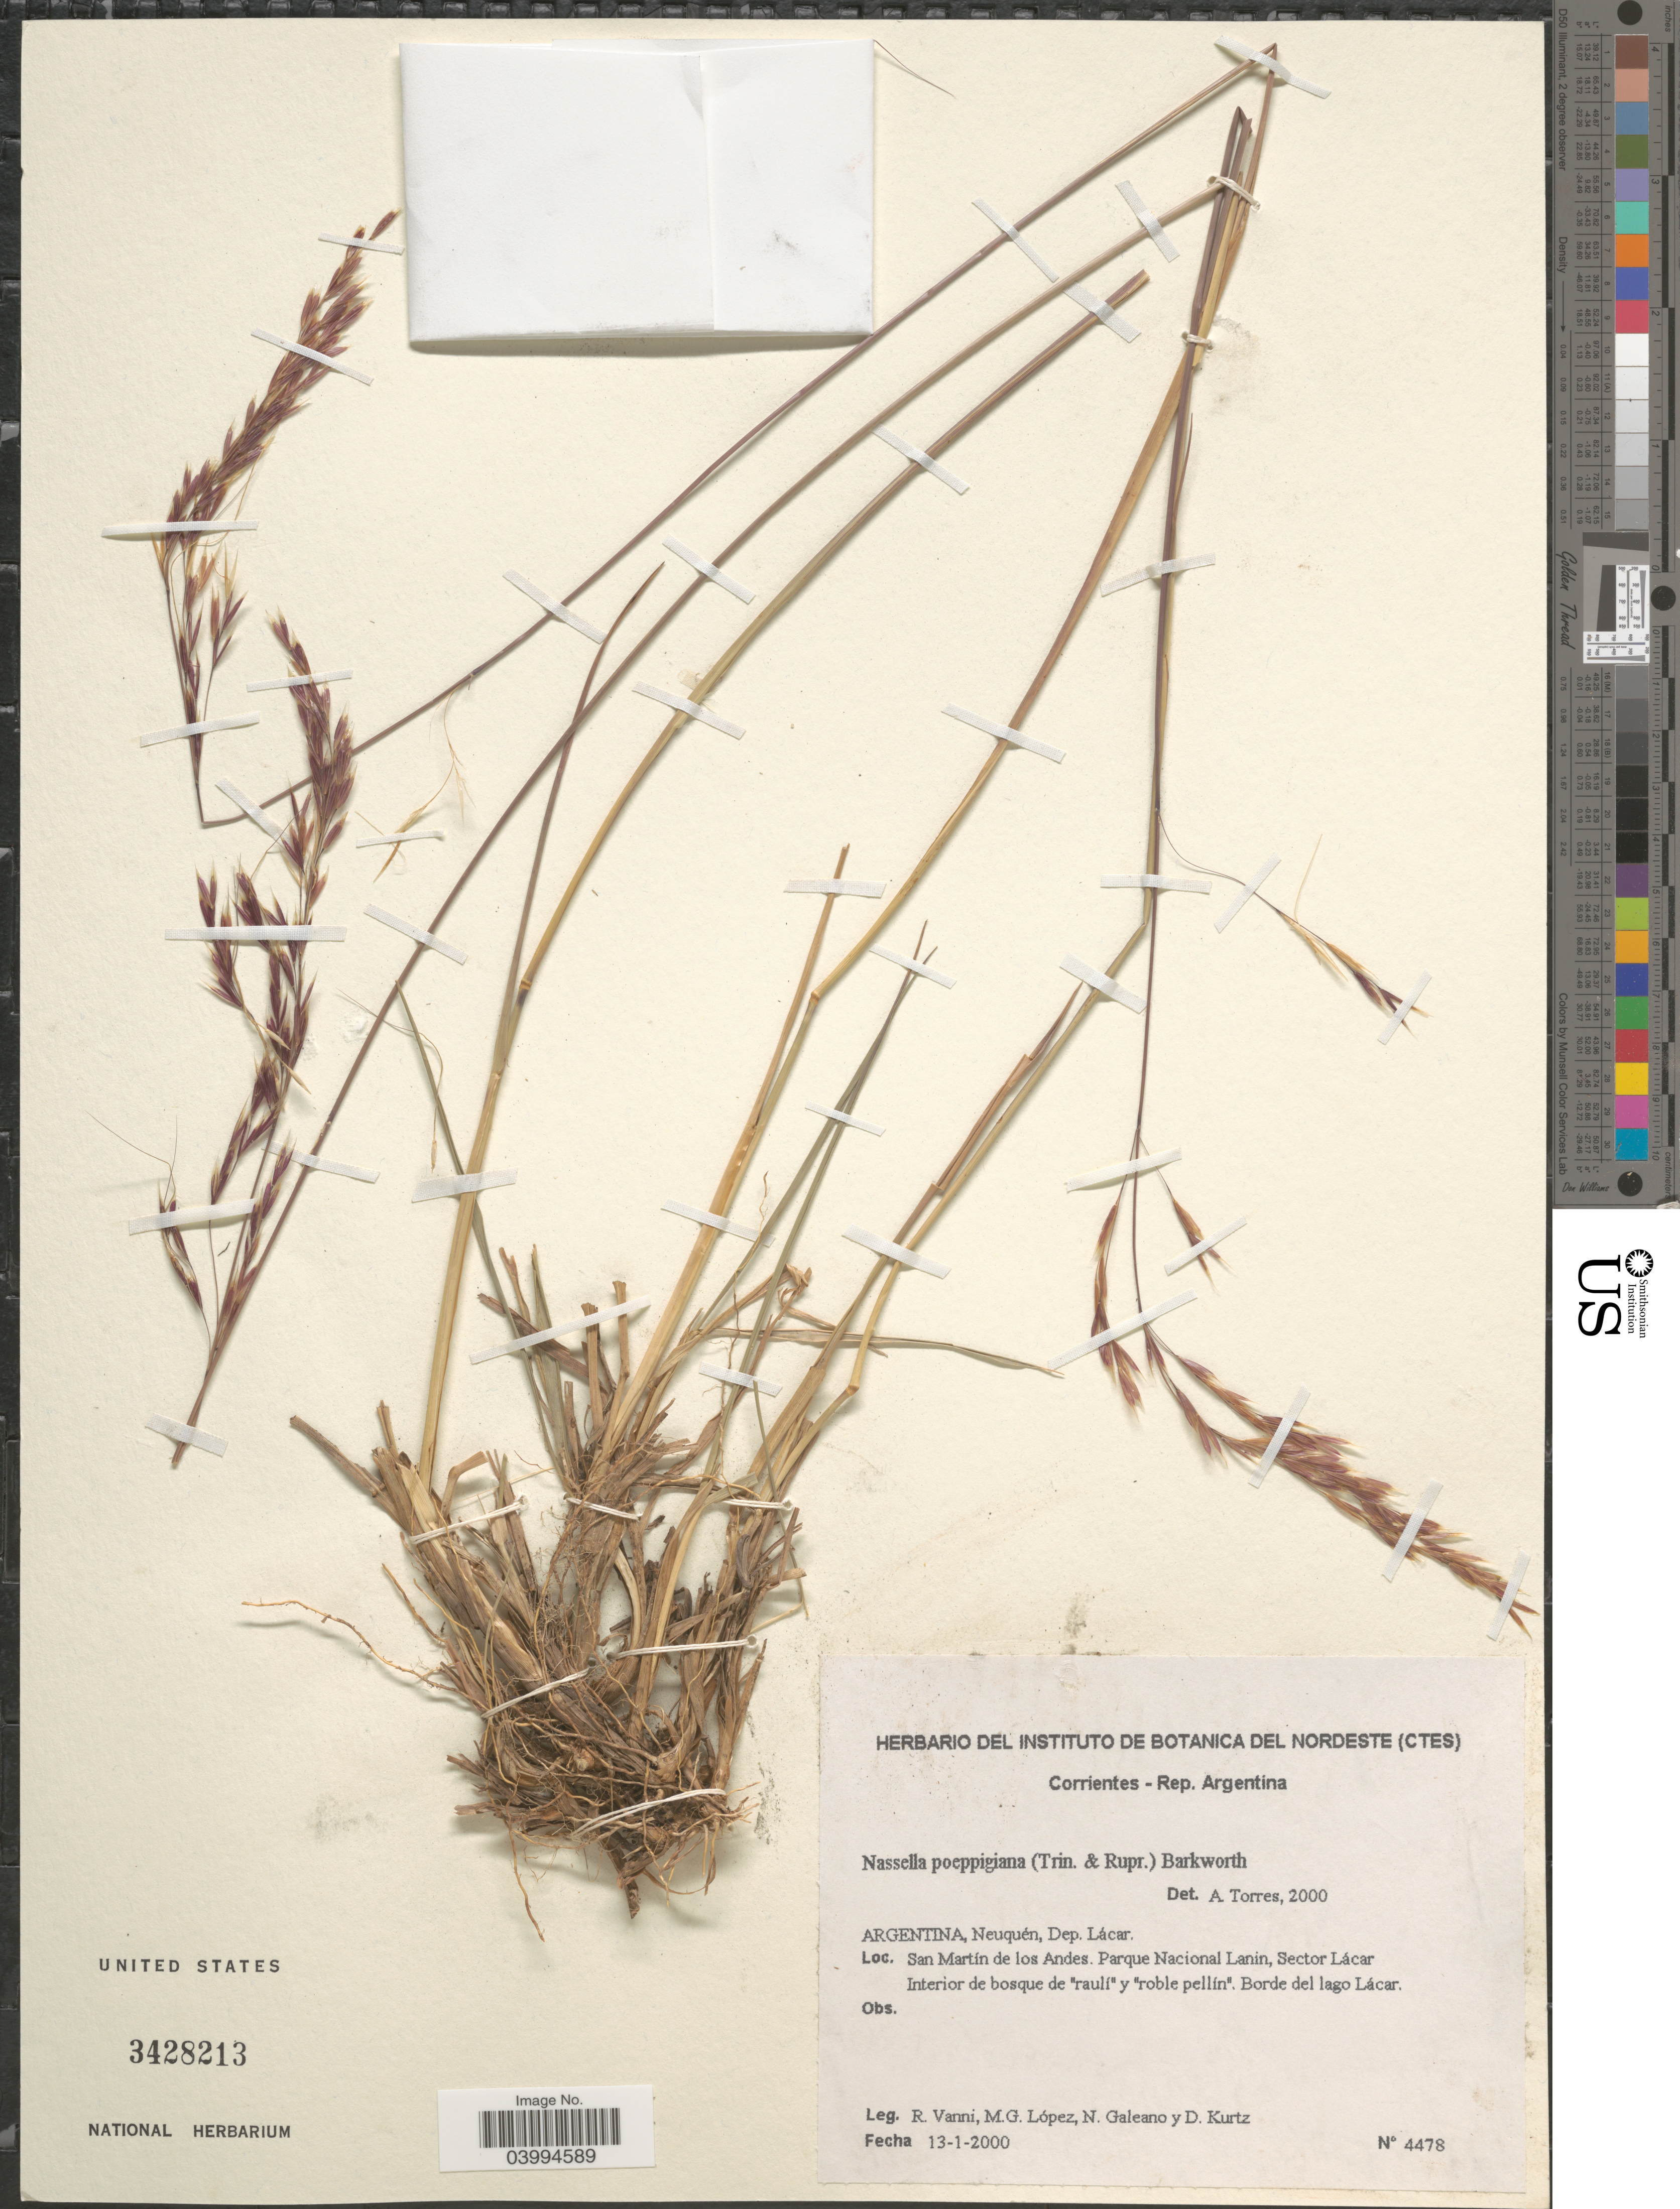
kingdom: Plantae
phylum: Tracheophyta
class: Liliopsida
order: Poales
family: Poaceae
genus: Nassella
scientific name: Nassella poeppigiana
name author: (Trin. & Rupr.) Barkworth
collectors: R. Vanni, M. López, N. Galeano & D. Kurtz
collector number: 4478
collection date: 2000-01-13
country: Argentina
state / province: Neuquen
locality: Neuquén, Dep. Lácar. San Martín de los Andes. Parque Nacional Lanin, Sector Lácar. Interior de bosque de "raulí" y "roble pellín". Borde del lago Lácar.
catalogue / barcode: US 3428213